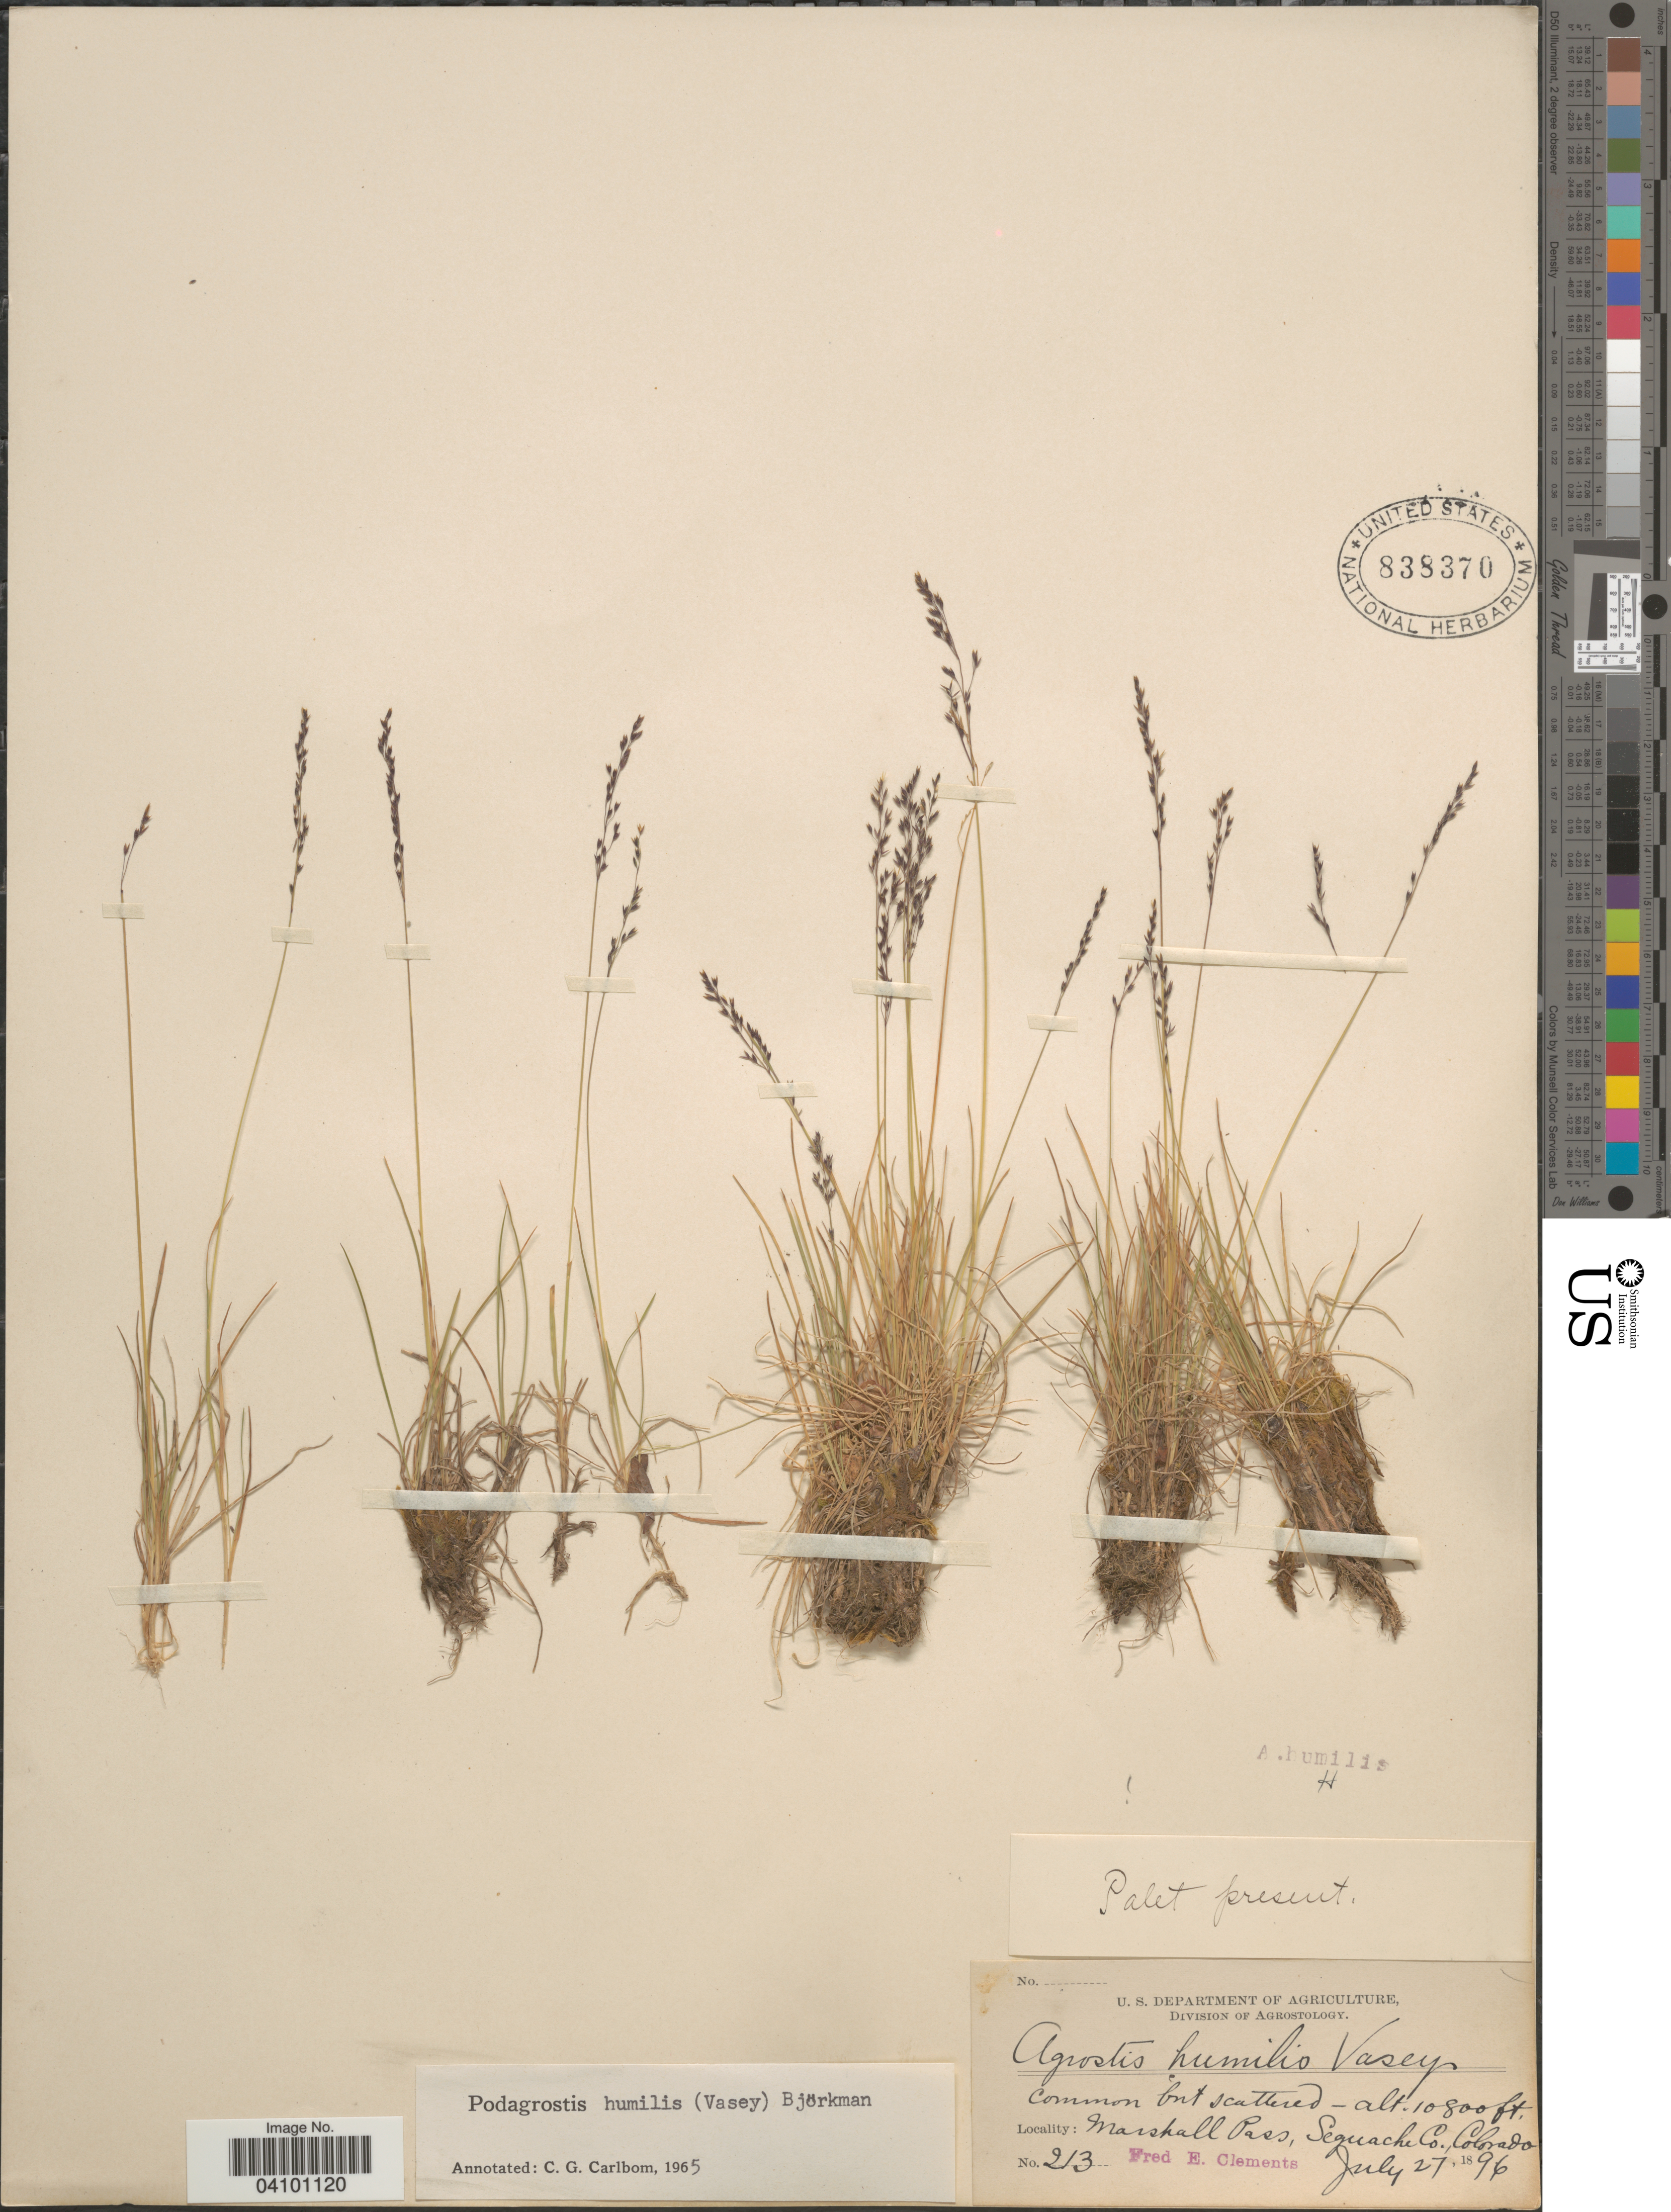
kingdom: Plantae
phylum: Tracheophyta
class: Liliopsida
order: Poales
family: Poaceae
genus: Podagrostis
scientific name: Podagrostis humilis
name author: (Vasey) Björkman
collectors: F. E. Clements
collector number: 213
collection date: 1896-07-27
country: United States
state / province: Colorado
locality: Marshall Pass, Seguache Co.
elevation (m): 3292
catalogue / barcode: US 838370